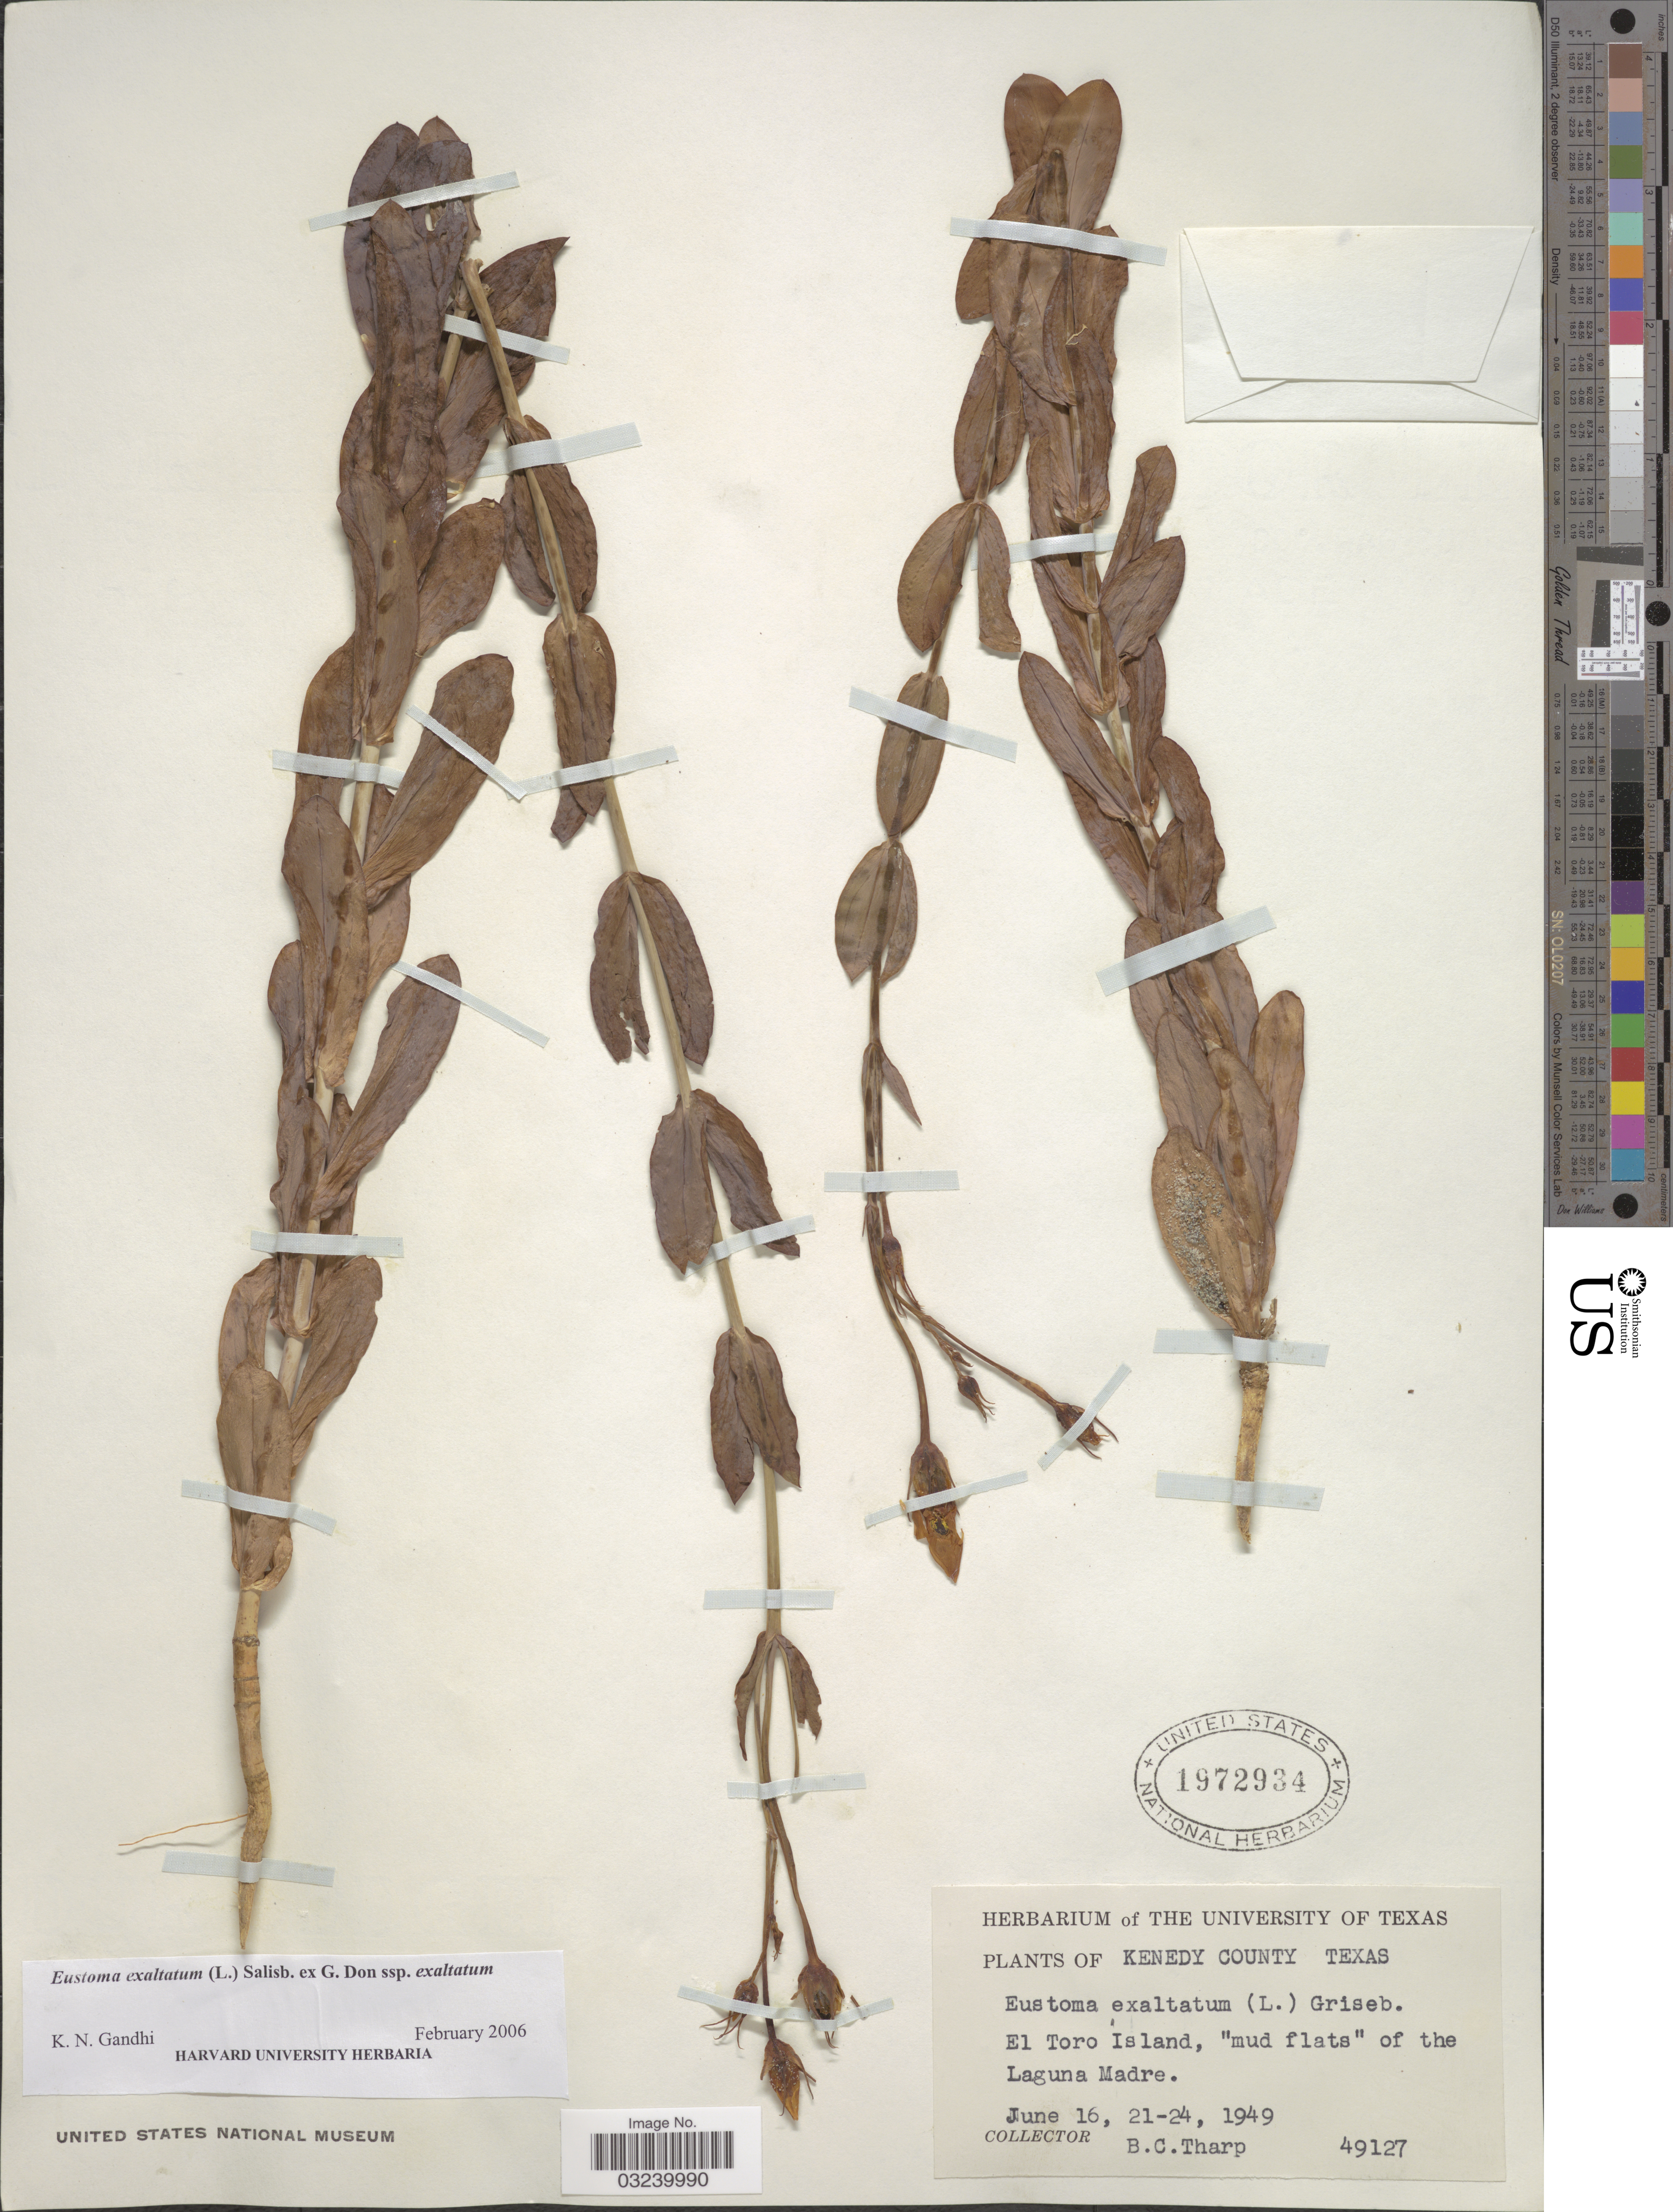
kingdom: Plantae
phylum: Tracheophyta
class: Magnoliopsida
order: Gentianales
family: Gentianaceae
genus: Eustoma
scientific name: Eustoma exaltatum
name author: (L.) Salisb. ex Don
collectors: B. C. Tharp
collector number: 49127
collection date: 1949-06-16/1949-06-24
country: United States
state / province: Texas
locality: Kenedy County, El Toro Island, "mud flats" of the Laguna Madre.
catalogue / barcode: US 1972934